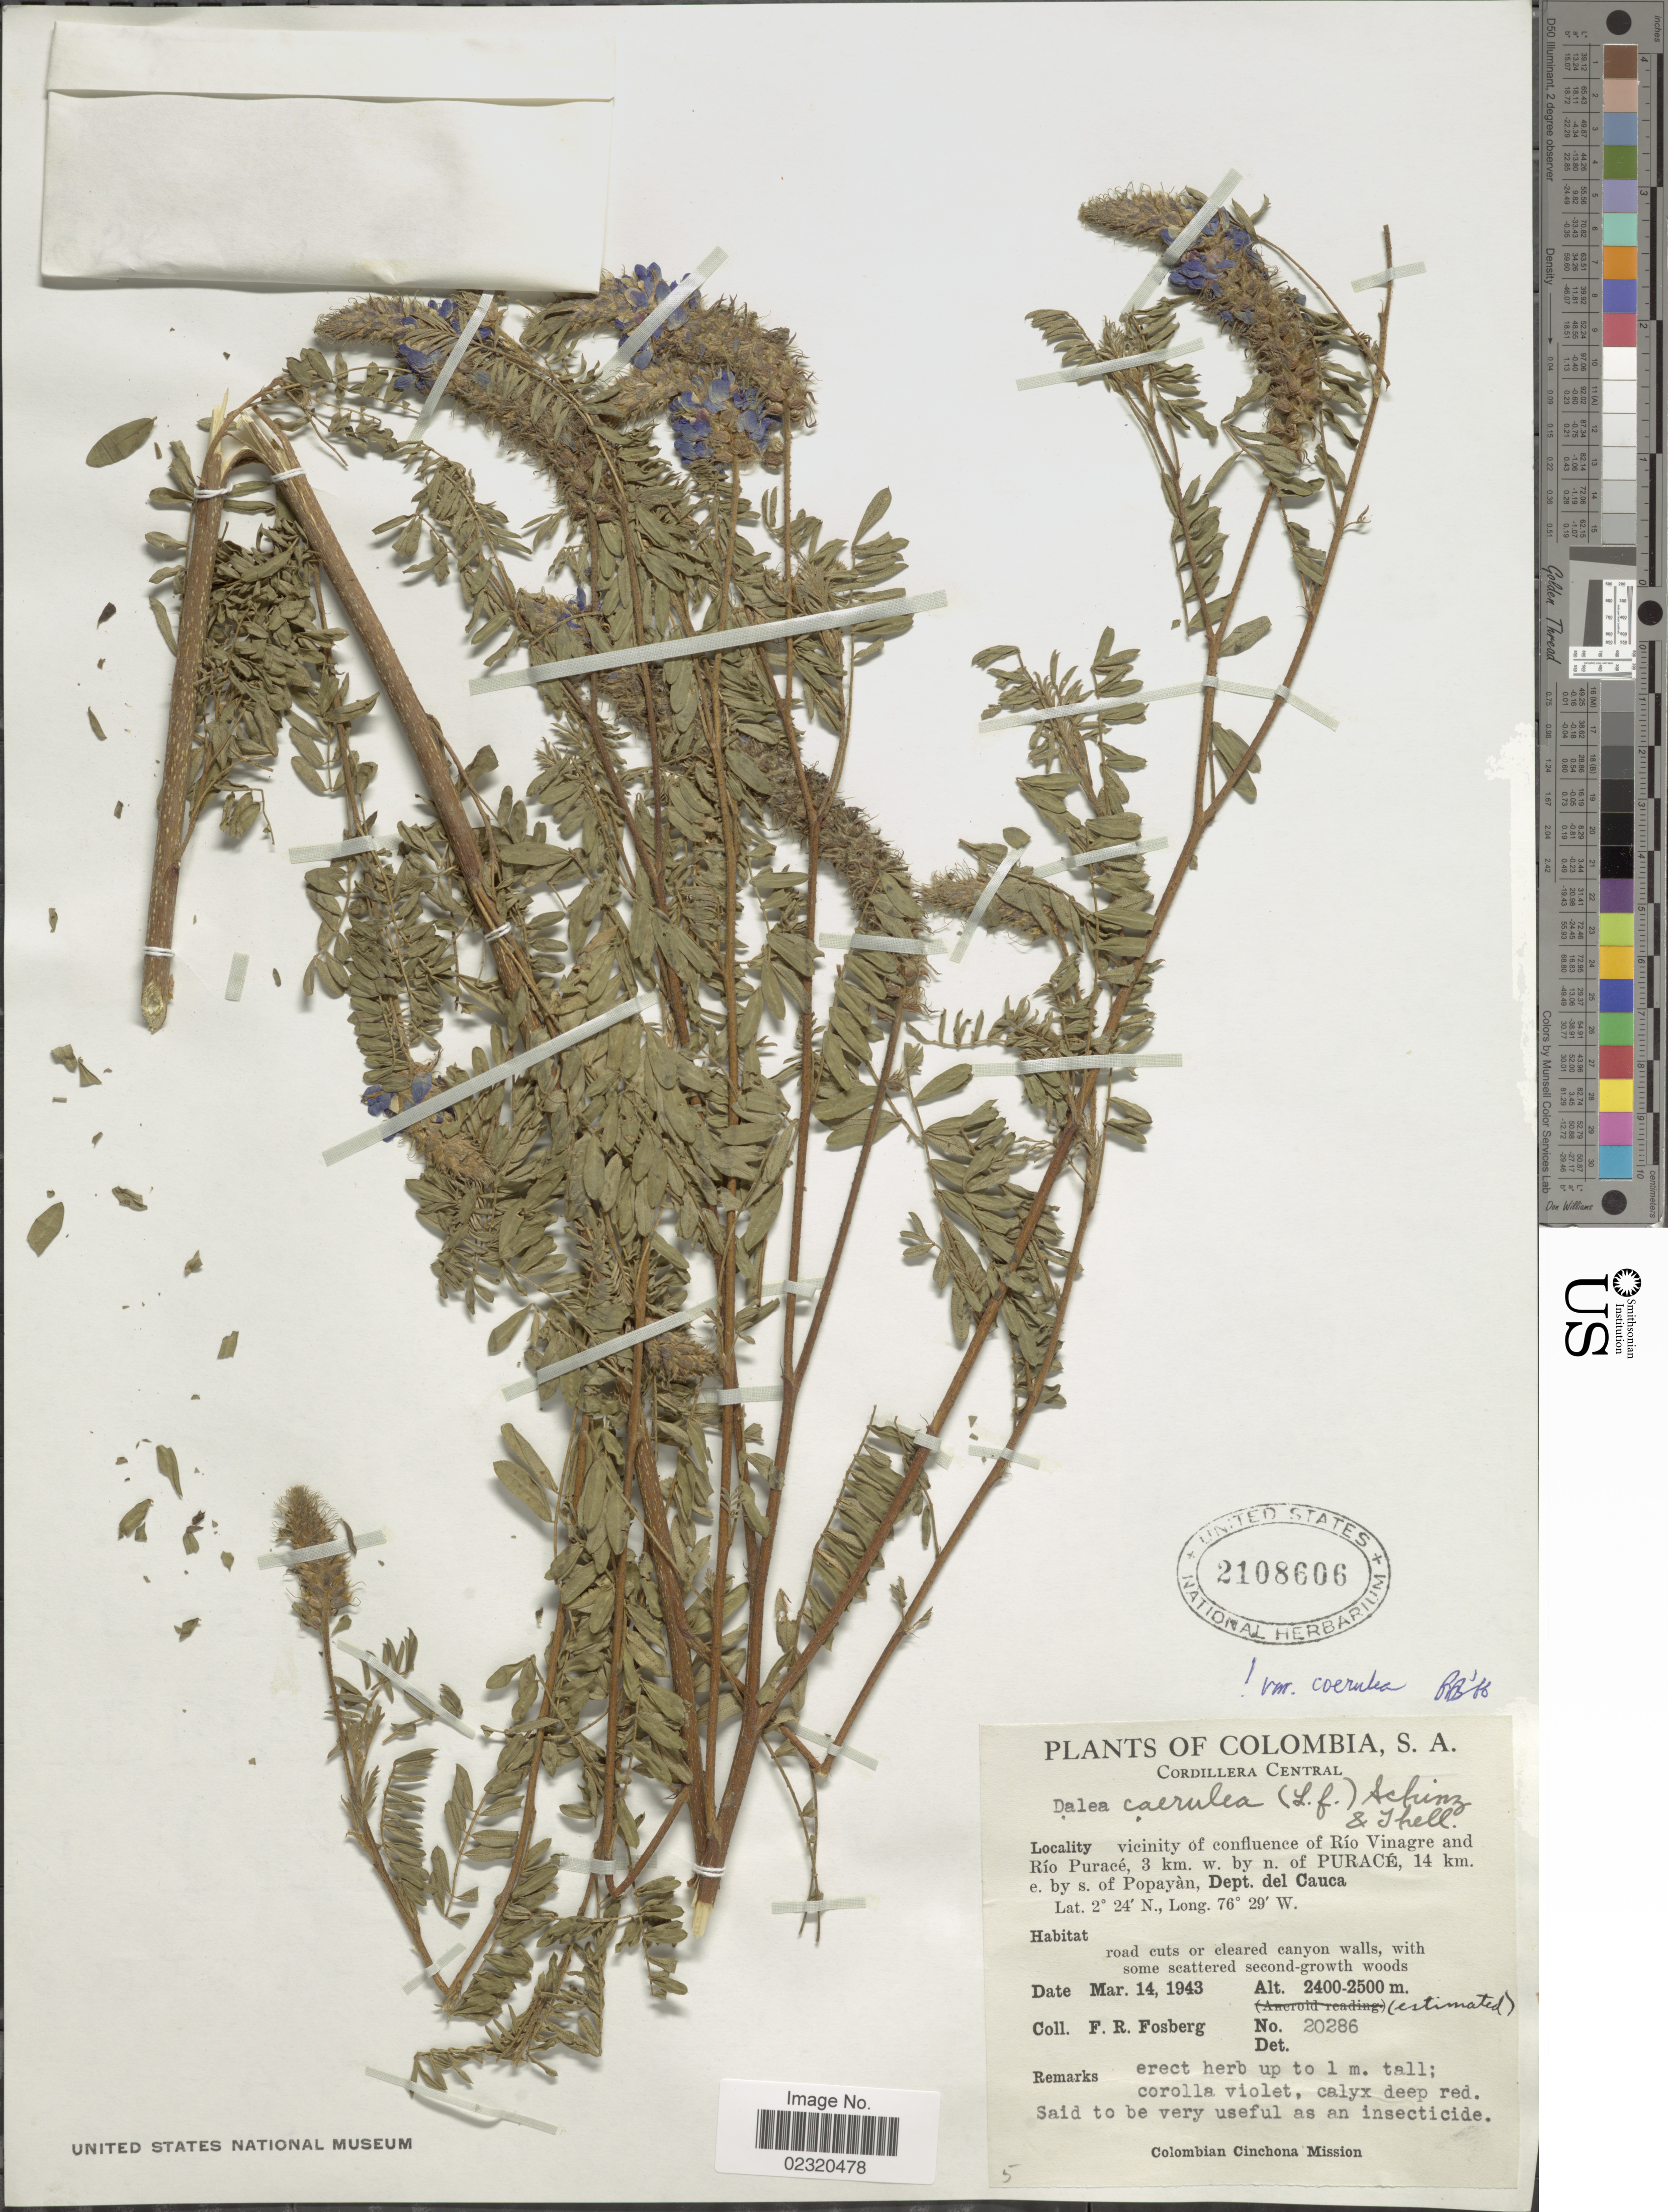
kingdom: Plantae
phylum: Tracheophyta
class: Magnoliopsida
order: Fabales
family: Fabaceae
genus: Dalea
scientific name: Dalea coerulea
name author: (L. f.) Schinz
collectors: F. R. Fosberg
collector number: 20286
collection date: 1943-03-14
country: Colombia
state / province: Cauca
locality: Cordillera Central, Vicinity of confluence of Rio Vinagre and Rio Purace, 3 km w by n of Purace, 14 km e by s of Popayan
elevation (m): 2400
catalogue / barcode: US 2108606